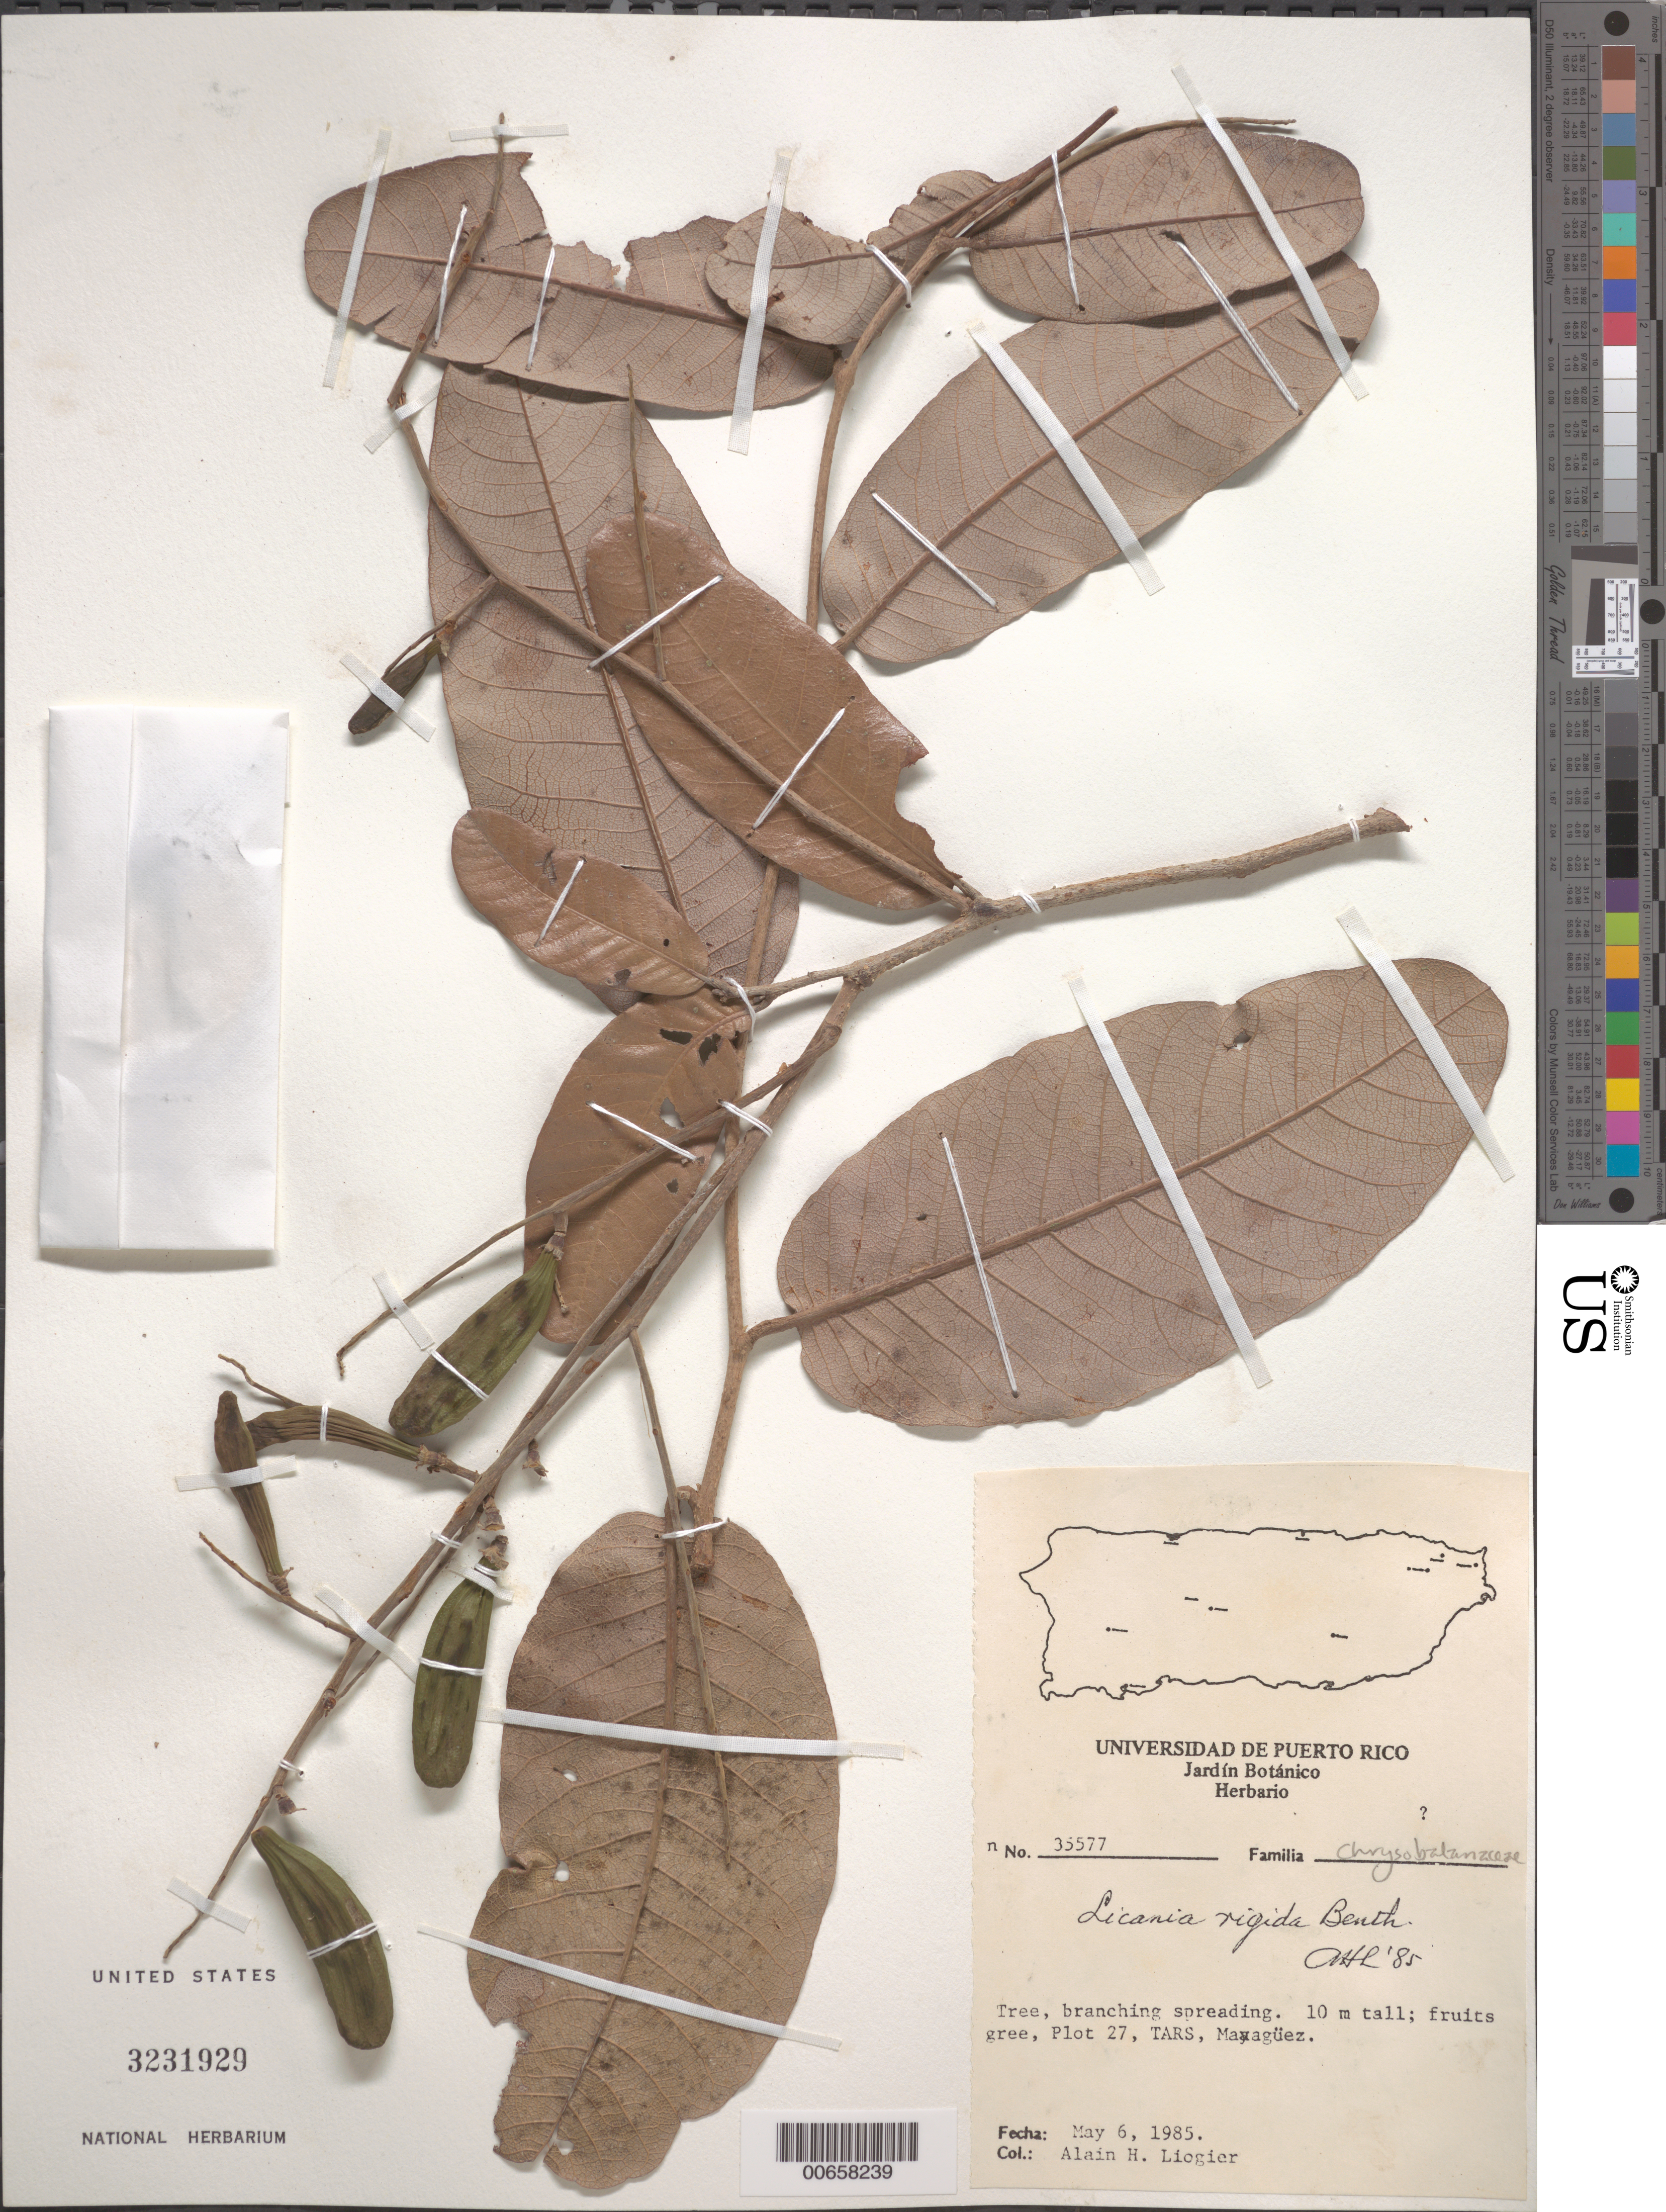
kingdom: Plantae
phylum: Tracheophyta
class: Magnoliopsida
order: Malpighiales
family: Chrysobalanaceae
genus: Microdesmia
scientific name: Microdesmia rigida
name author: (Benth.) Sothers & Prance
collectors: A. H. Liogier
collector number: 35577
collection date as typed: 06 May 1985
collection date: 1985-05-06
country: Puerto Rico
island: Greater Antilles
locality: Mayaguez, Plot 27, TARS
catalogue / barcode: US 3231929